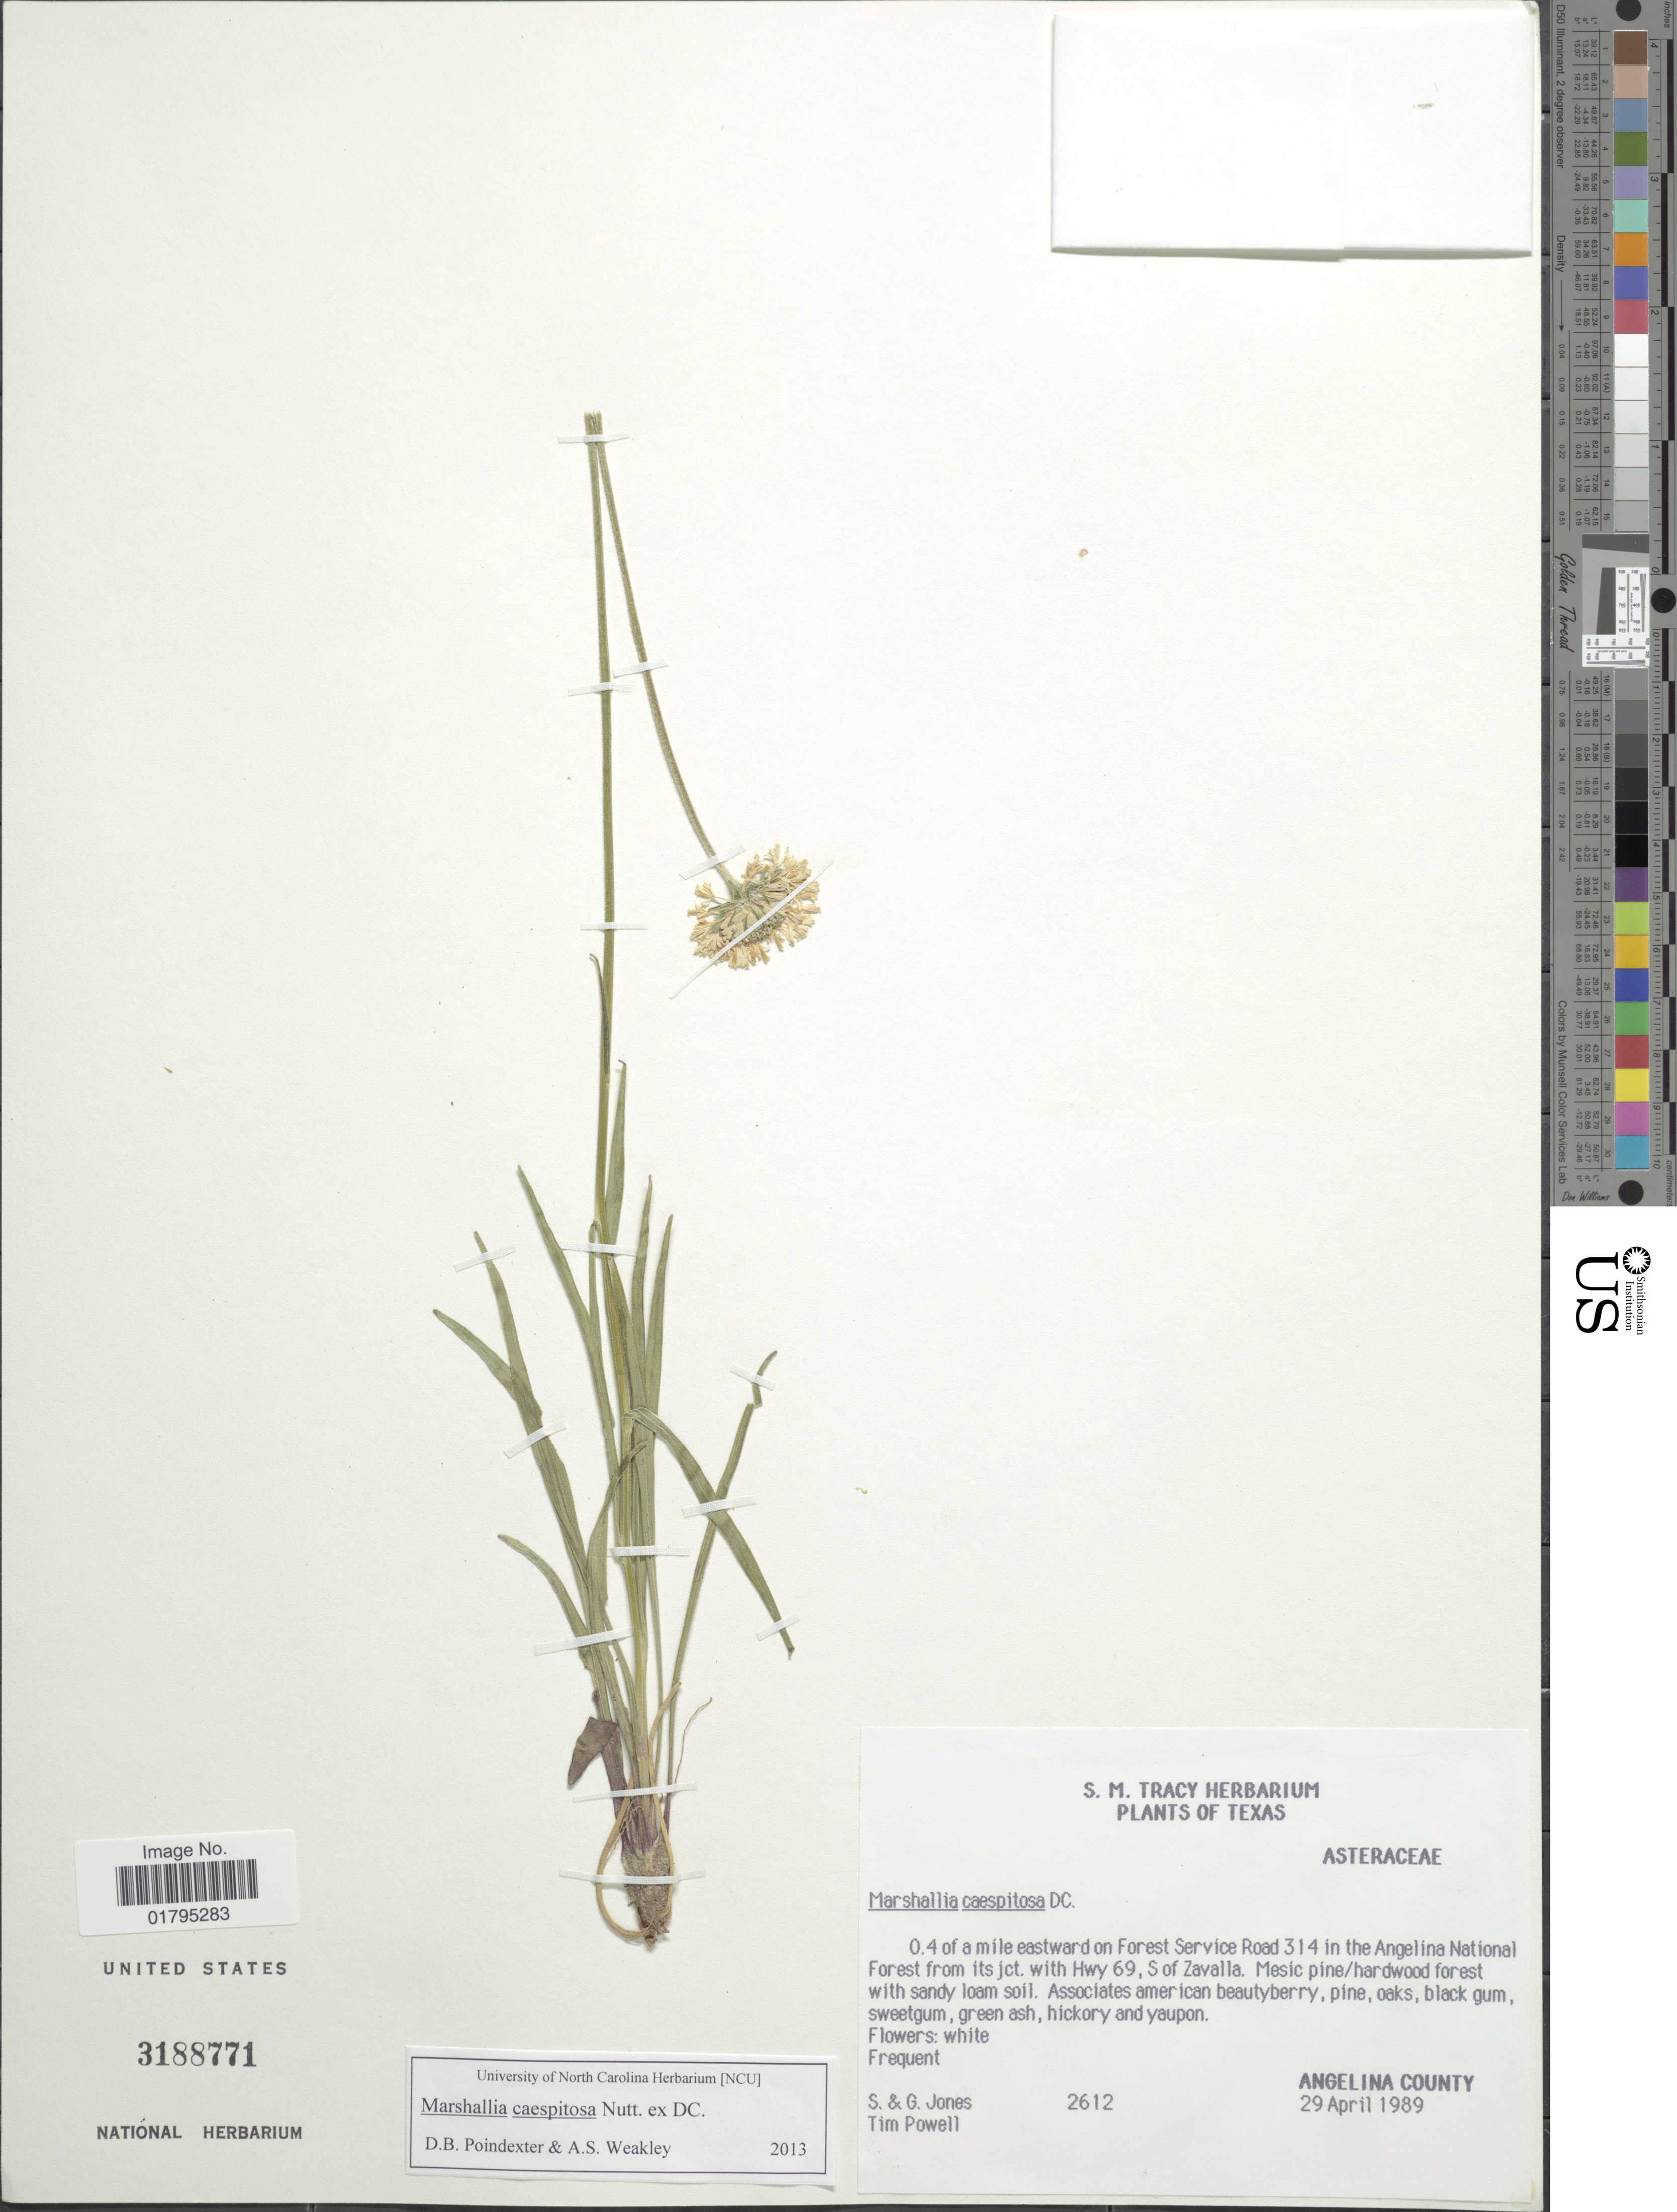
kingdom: Plantae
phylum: Tracheophyta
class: Magnoliopsida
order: Asterales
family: Asteraceae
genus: Marshallia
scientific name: Marshallia caespitosa var. caespitosa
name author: Nutt. ex DC.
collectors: S. Jones, G. Jones & T. Powell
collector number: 2612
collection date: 1989-04-29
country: United States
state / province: Texas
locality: Texas. 0.4 ofa mile eastward on Forest Service Road 314 in the Angelina National Forest from its jct with Hwy 69, S of Zavalla.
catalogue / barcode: US 3188771